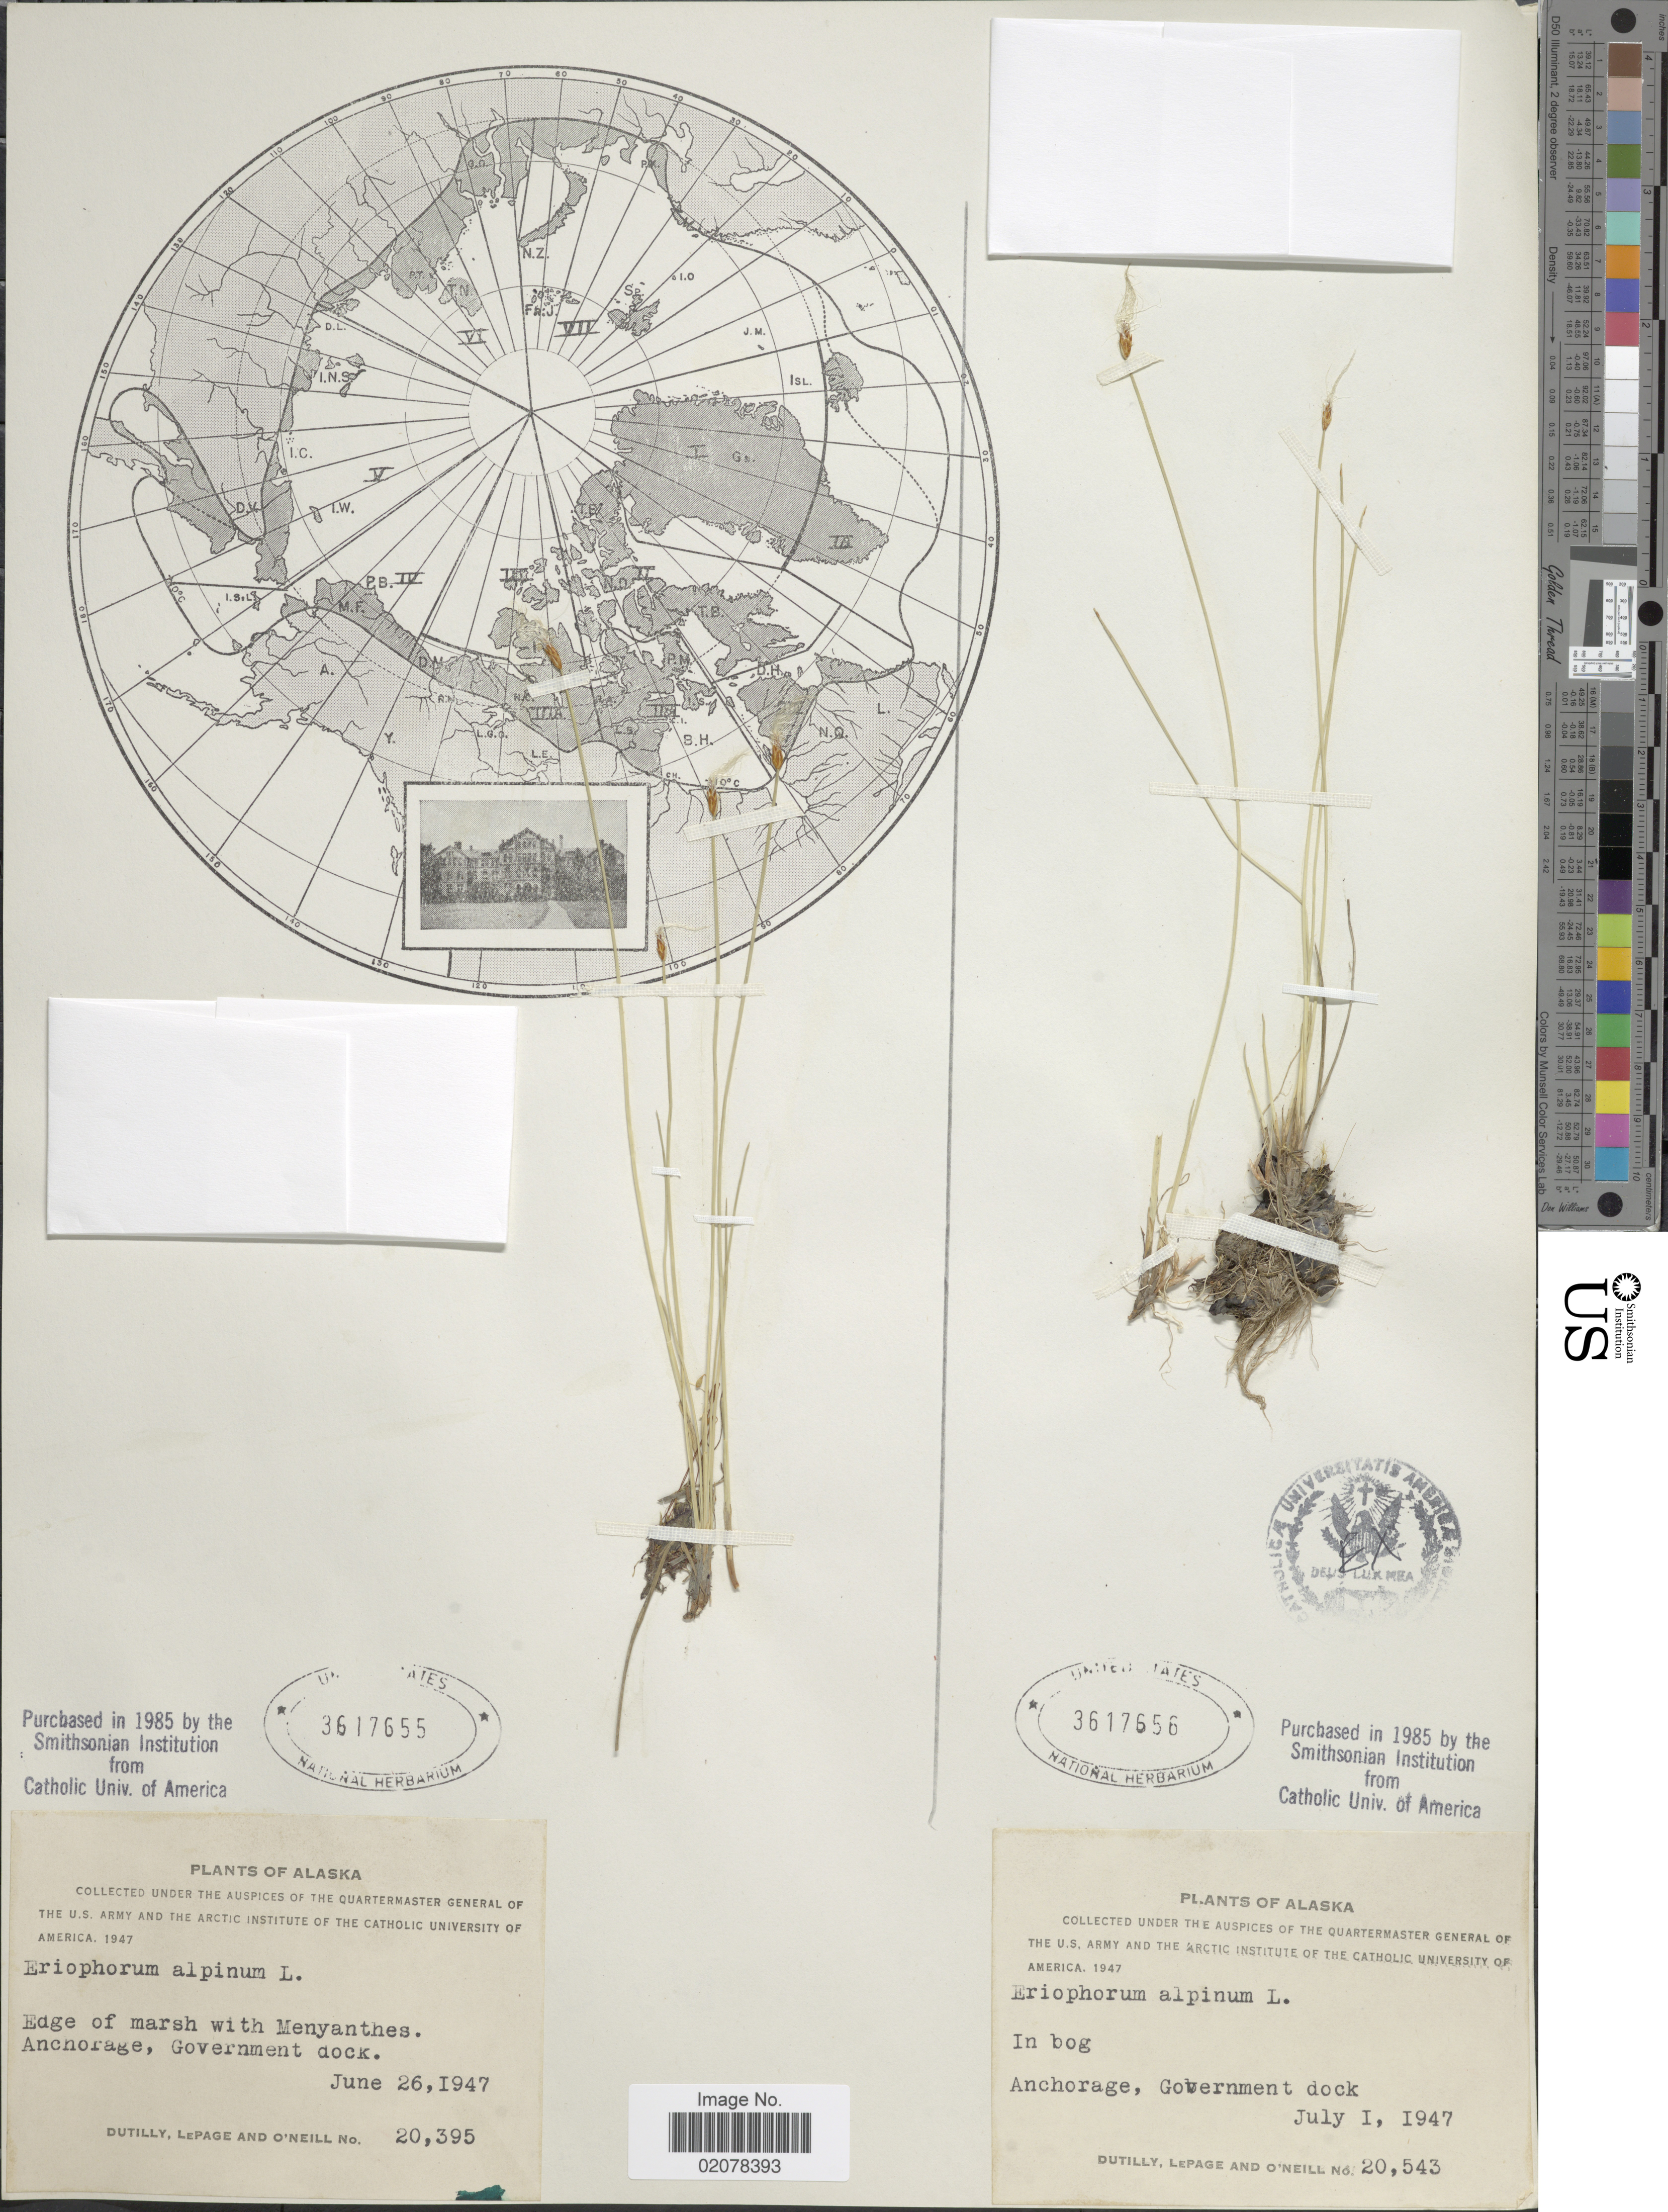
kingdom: Plantae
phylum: Tracheophyta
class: Liliopsida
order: Poales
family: Cyperaceae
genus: Trichophorum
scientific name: Trichophorum alpinum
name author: (L.) Pers.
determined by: Strong, M. T., (US), Smithsonian Institution - National Museum of Natural History (UNITED STATES)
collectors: -. Dutilly, -. LePage & O' Neill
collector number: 20395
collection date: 1947-06-26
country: United States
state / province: Alaska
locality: Edge of marsh with Menyanthes, Anchorage, Government dock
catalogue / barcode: US 3617655